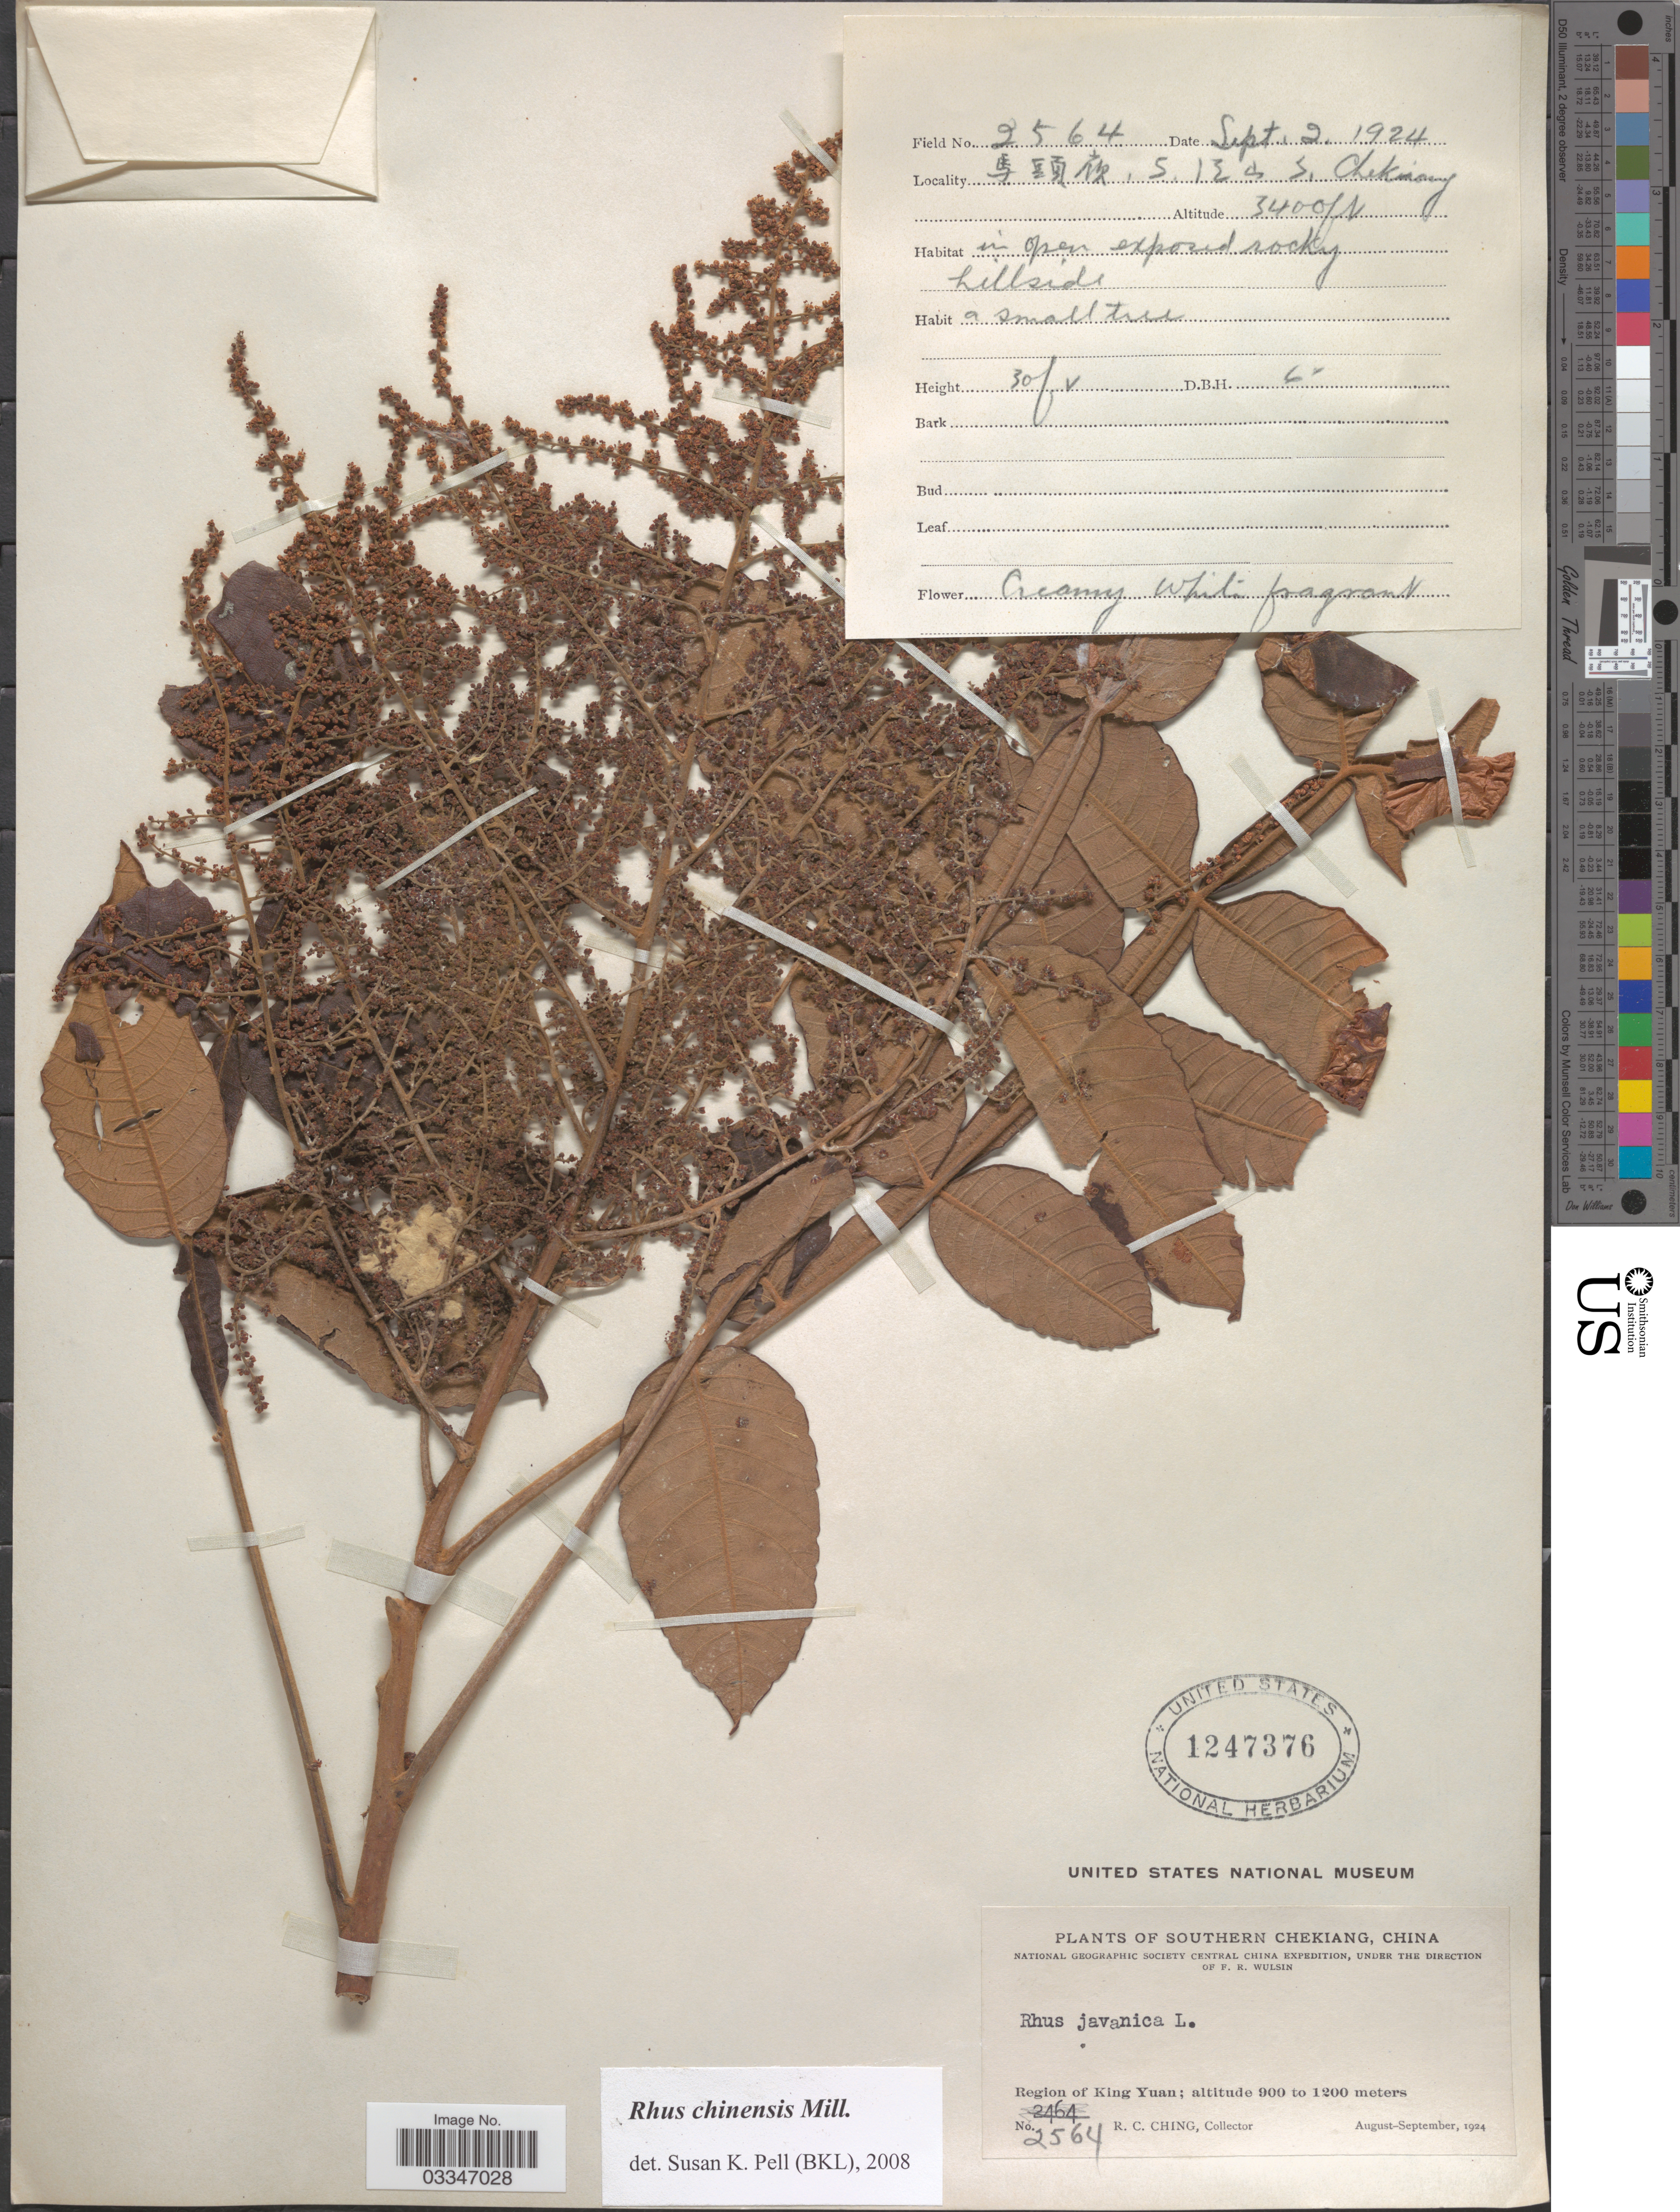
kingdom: Plantae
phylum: Tracheophyta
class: Magnoliopsida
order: Sapindales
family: Anacardiaceae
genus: Rhus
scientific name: Rhus chinensis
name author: Mill.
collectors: R. C. Ching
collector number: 2564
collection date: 1924-09-02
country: China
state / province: Zhejiang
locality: S. Chongqing. Southern Chekiang. Region of King Yuan.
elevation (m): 1036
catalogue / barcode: US 1247376